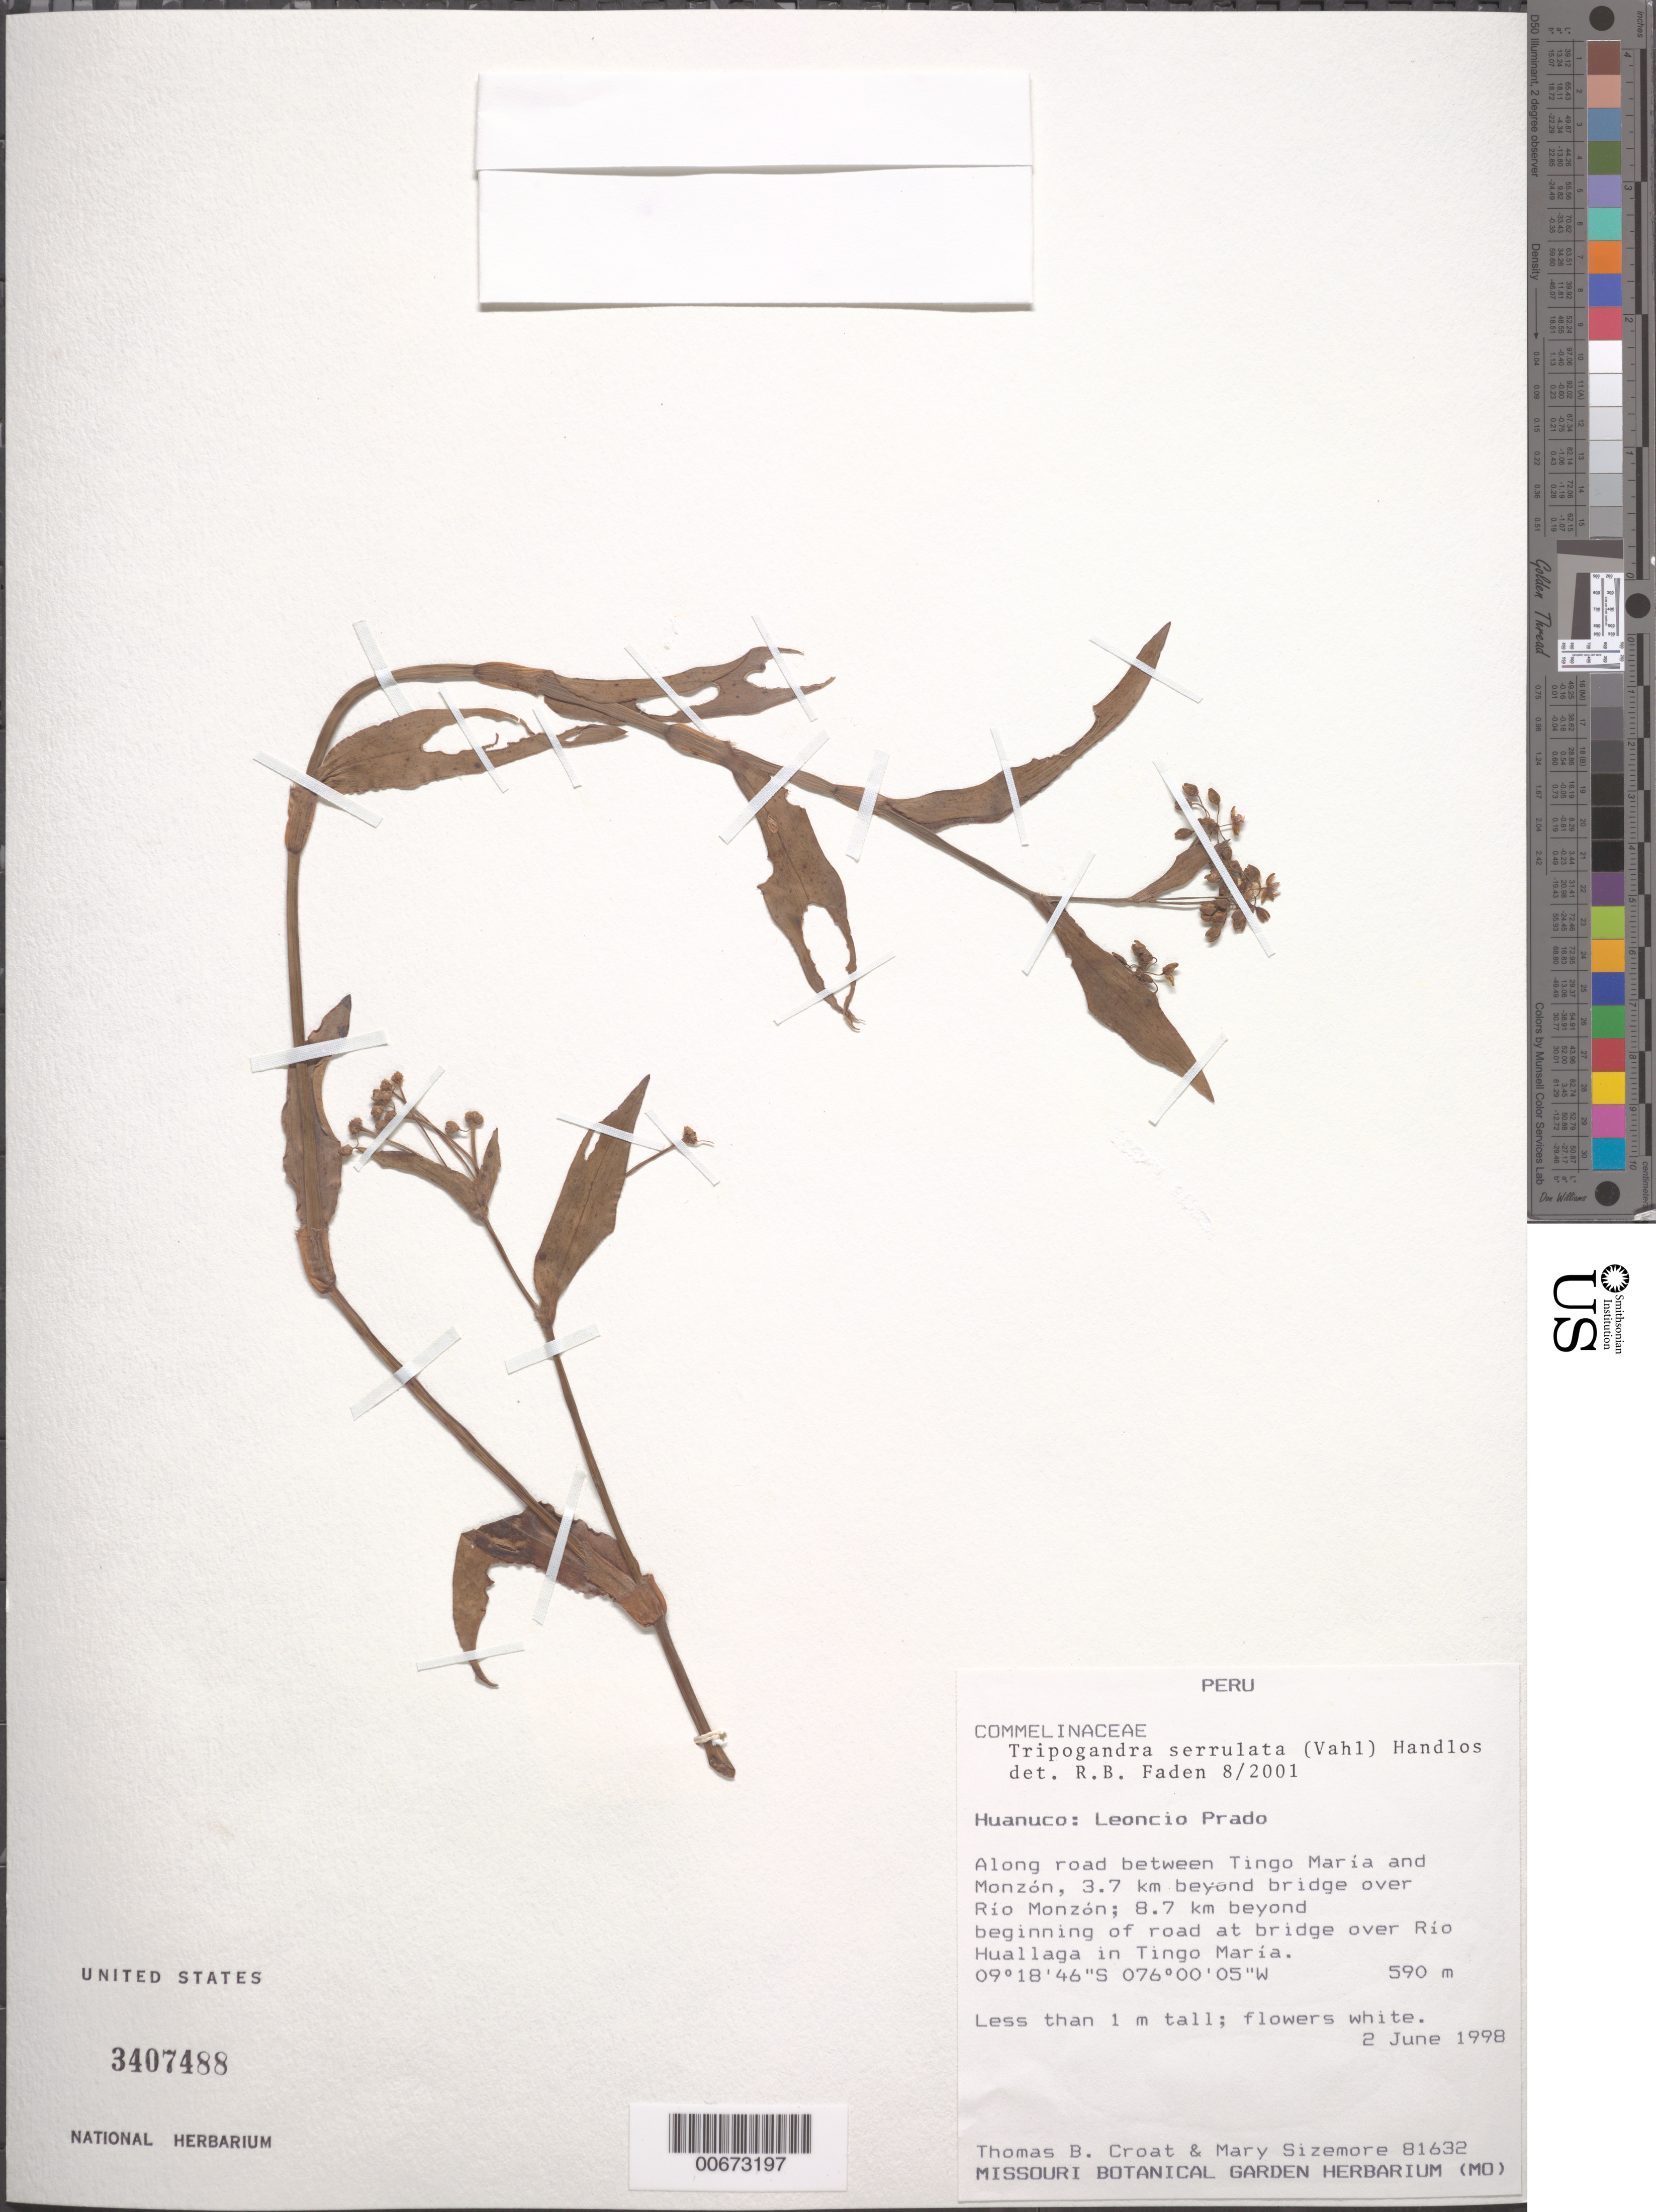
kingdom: Plantae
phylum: Tracheophyta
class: Liliopsida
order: Commelinales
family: Commelinaceae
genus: Tripogandra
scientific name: Tripogandra serrulata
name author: (Vahl) Handlos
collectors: T. B. Croat & M. Sizemore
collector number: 81632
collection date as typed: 02 Jun 1998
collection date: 1998-06-02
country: Peru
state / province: Huánuco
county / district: Leoncio Prado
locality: between Tingo María and Monzón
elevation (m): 590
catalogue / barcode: US 3407488